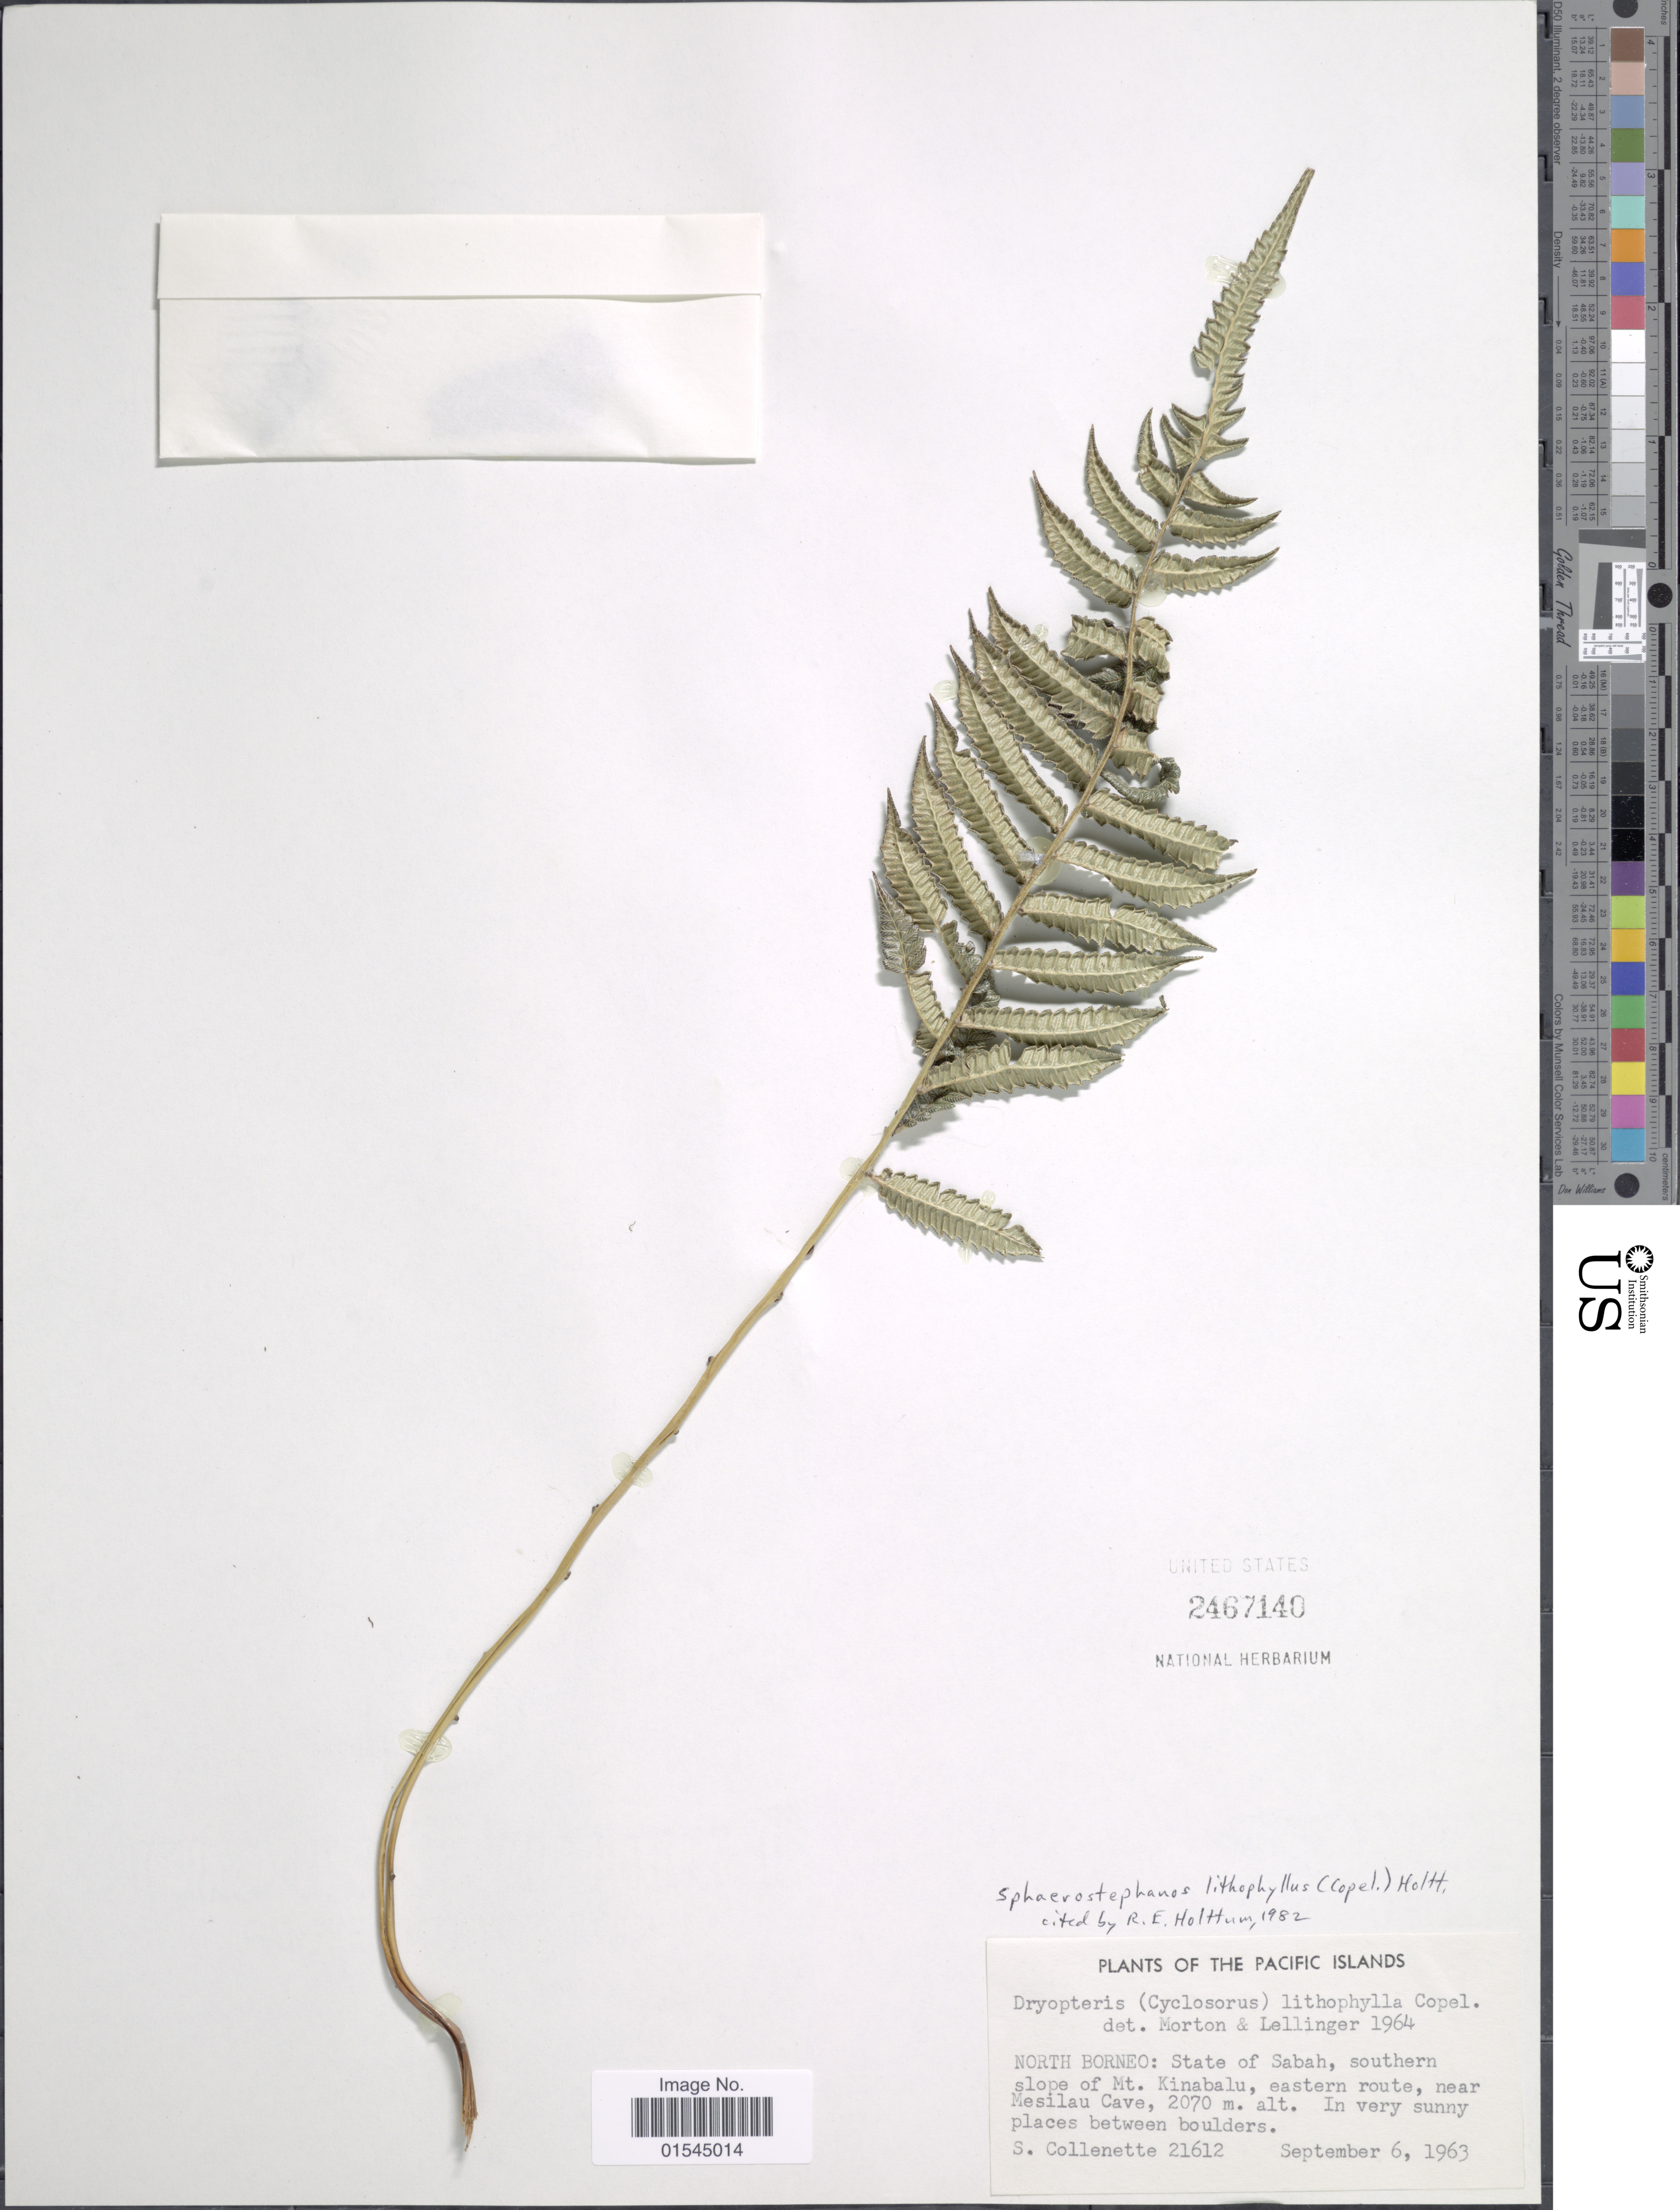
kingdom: Plantae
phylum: Tracheophyta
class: Polypodiopsida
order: Polypodiales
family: Thelypteridaceae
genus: Sphaerostephanos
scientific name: Sphaerostephanos lithophyllus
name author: (Copel.) Holttum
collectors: S. Collenette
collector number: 21612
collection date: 1963-09-06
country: Malaysia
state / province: Sabah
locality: North Borneo. Pacific Islands. State of Sabah, southern slope of Mt. Kinabalu, eastern route, near Mesilau Cave.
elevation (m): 2070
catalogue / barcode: US 2467140